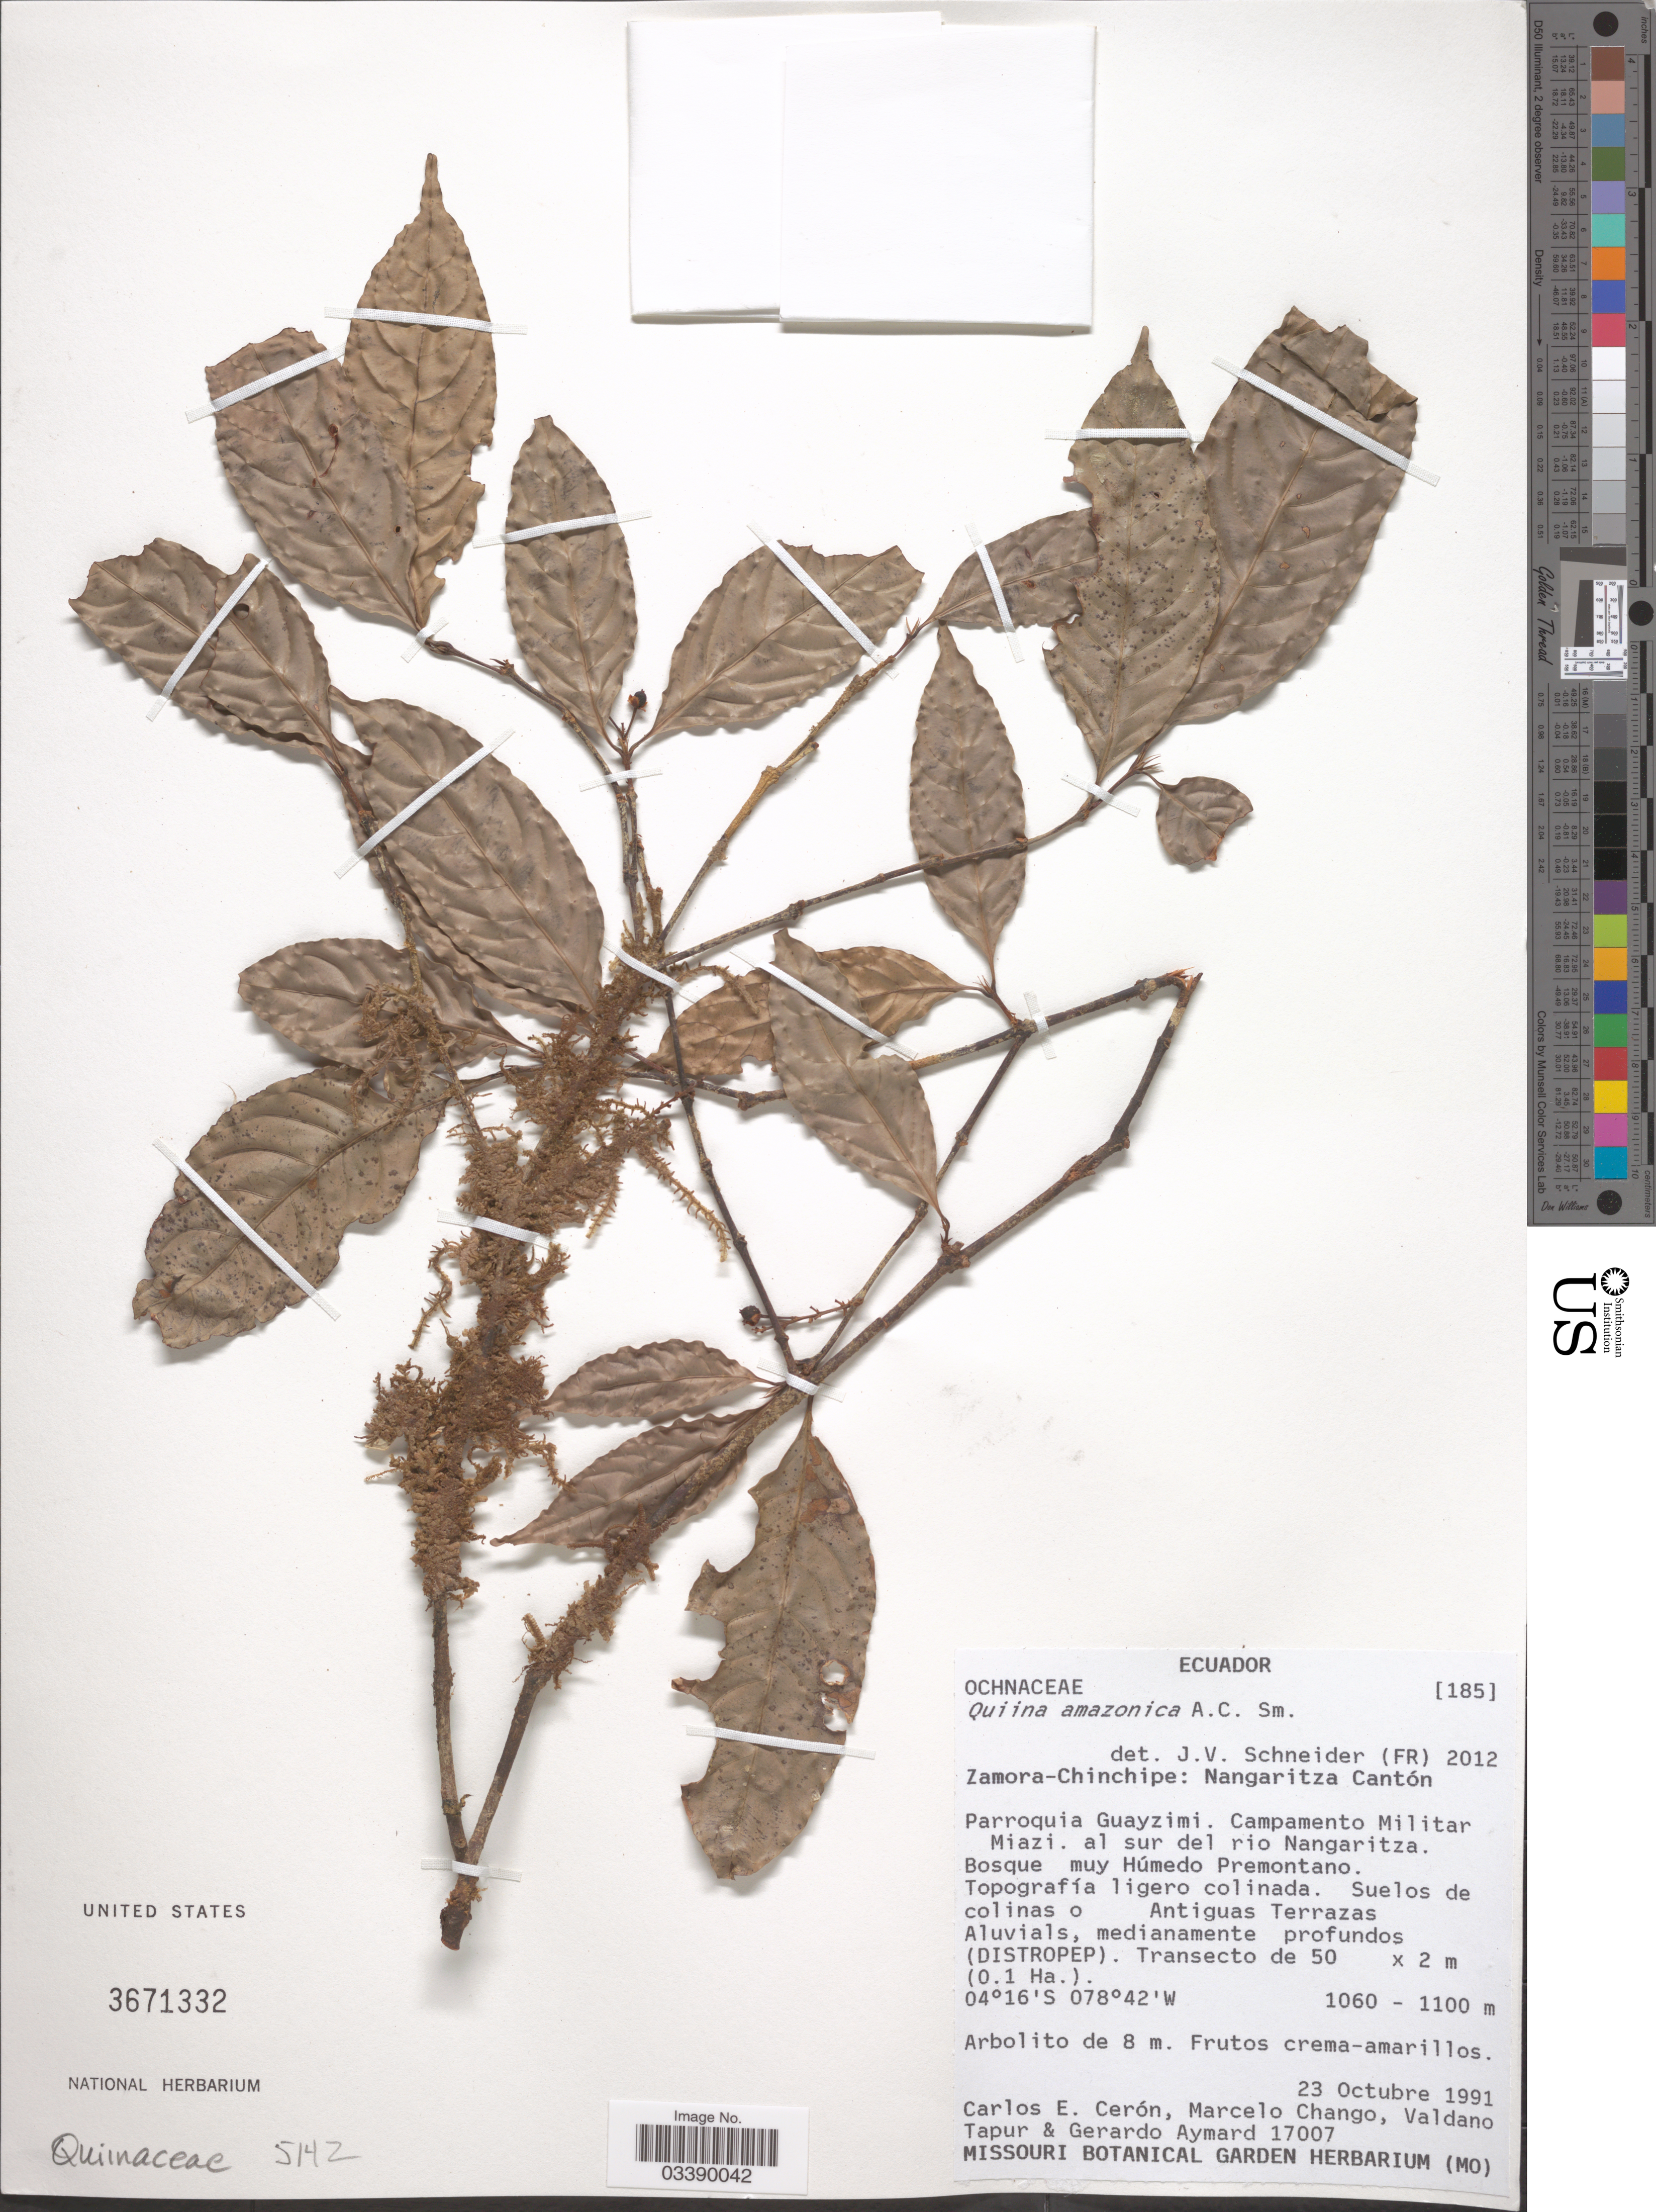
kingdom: Plantae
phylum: Tracheophyta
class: Magnoliopsida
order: Malpighiales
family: Quiinaceae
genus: Quiina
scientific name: Quiina amazonica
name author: A.C. Sm.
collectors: C. E. Cerón M., M. Chango, V. Tapur & G. A. Aymard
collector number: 17007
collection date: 1991-10-23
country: Ecuador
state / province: Zamora-Chinchipe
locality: Nangaritza Cantón. Parroquia Guayzimi. Campamento Militar Miazi. al sur del rio Nangaritza. Bosque muy Húmedo Premontano.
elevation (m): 1060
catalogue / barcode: US 3671332